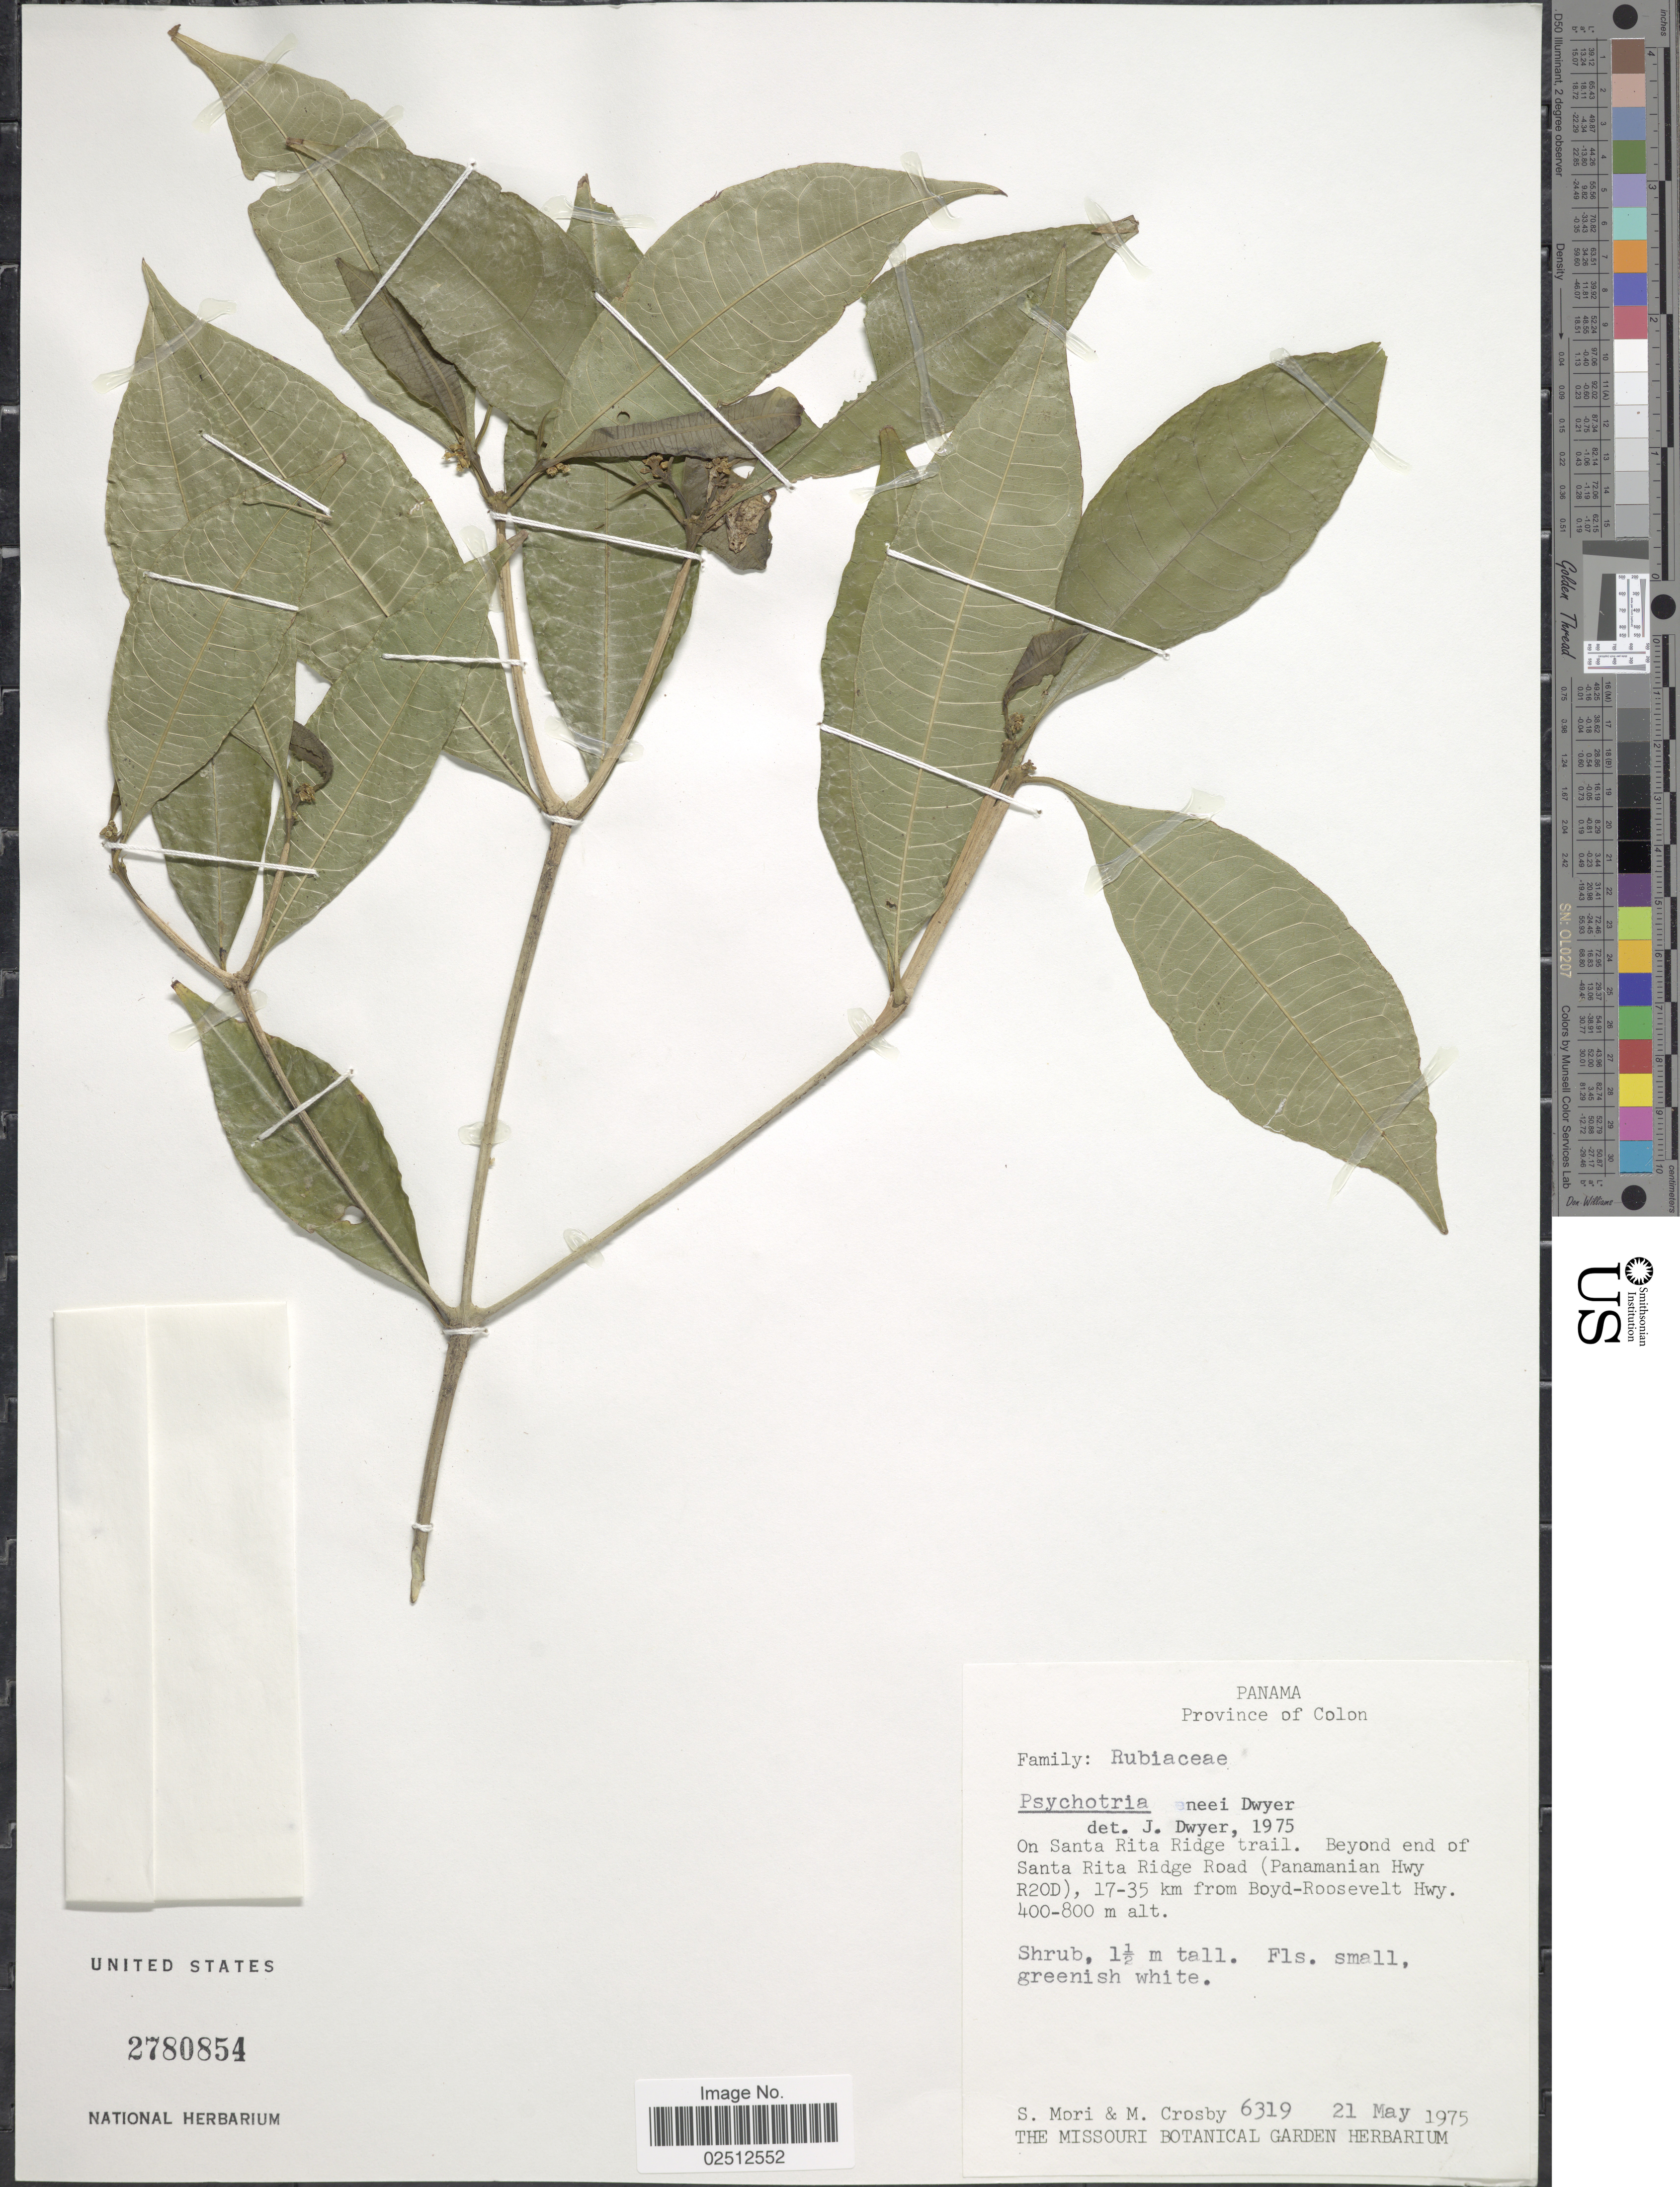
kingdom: Plantae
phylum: Tracheophyta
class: Magnoliopsida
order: Gentianales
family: Rubiaceae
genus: Psychotria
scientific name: Psychotria neei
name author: Dwyer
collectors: S. Mori & M. Crosby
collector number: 6319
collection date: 1975-05-21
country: Panama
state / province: Colón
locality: Province of Colon, On Santa Rita Ridge Trail, Beyond end of Santa Rita Ridge Road (Panamanian Hwy R20D) 17-35 km from Boyd-Roosevelt Hwy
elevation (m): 400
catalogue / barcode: US 2780854